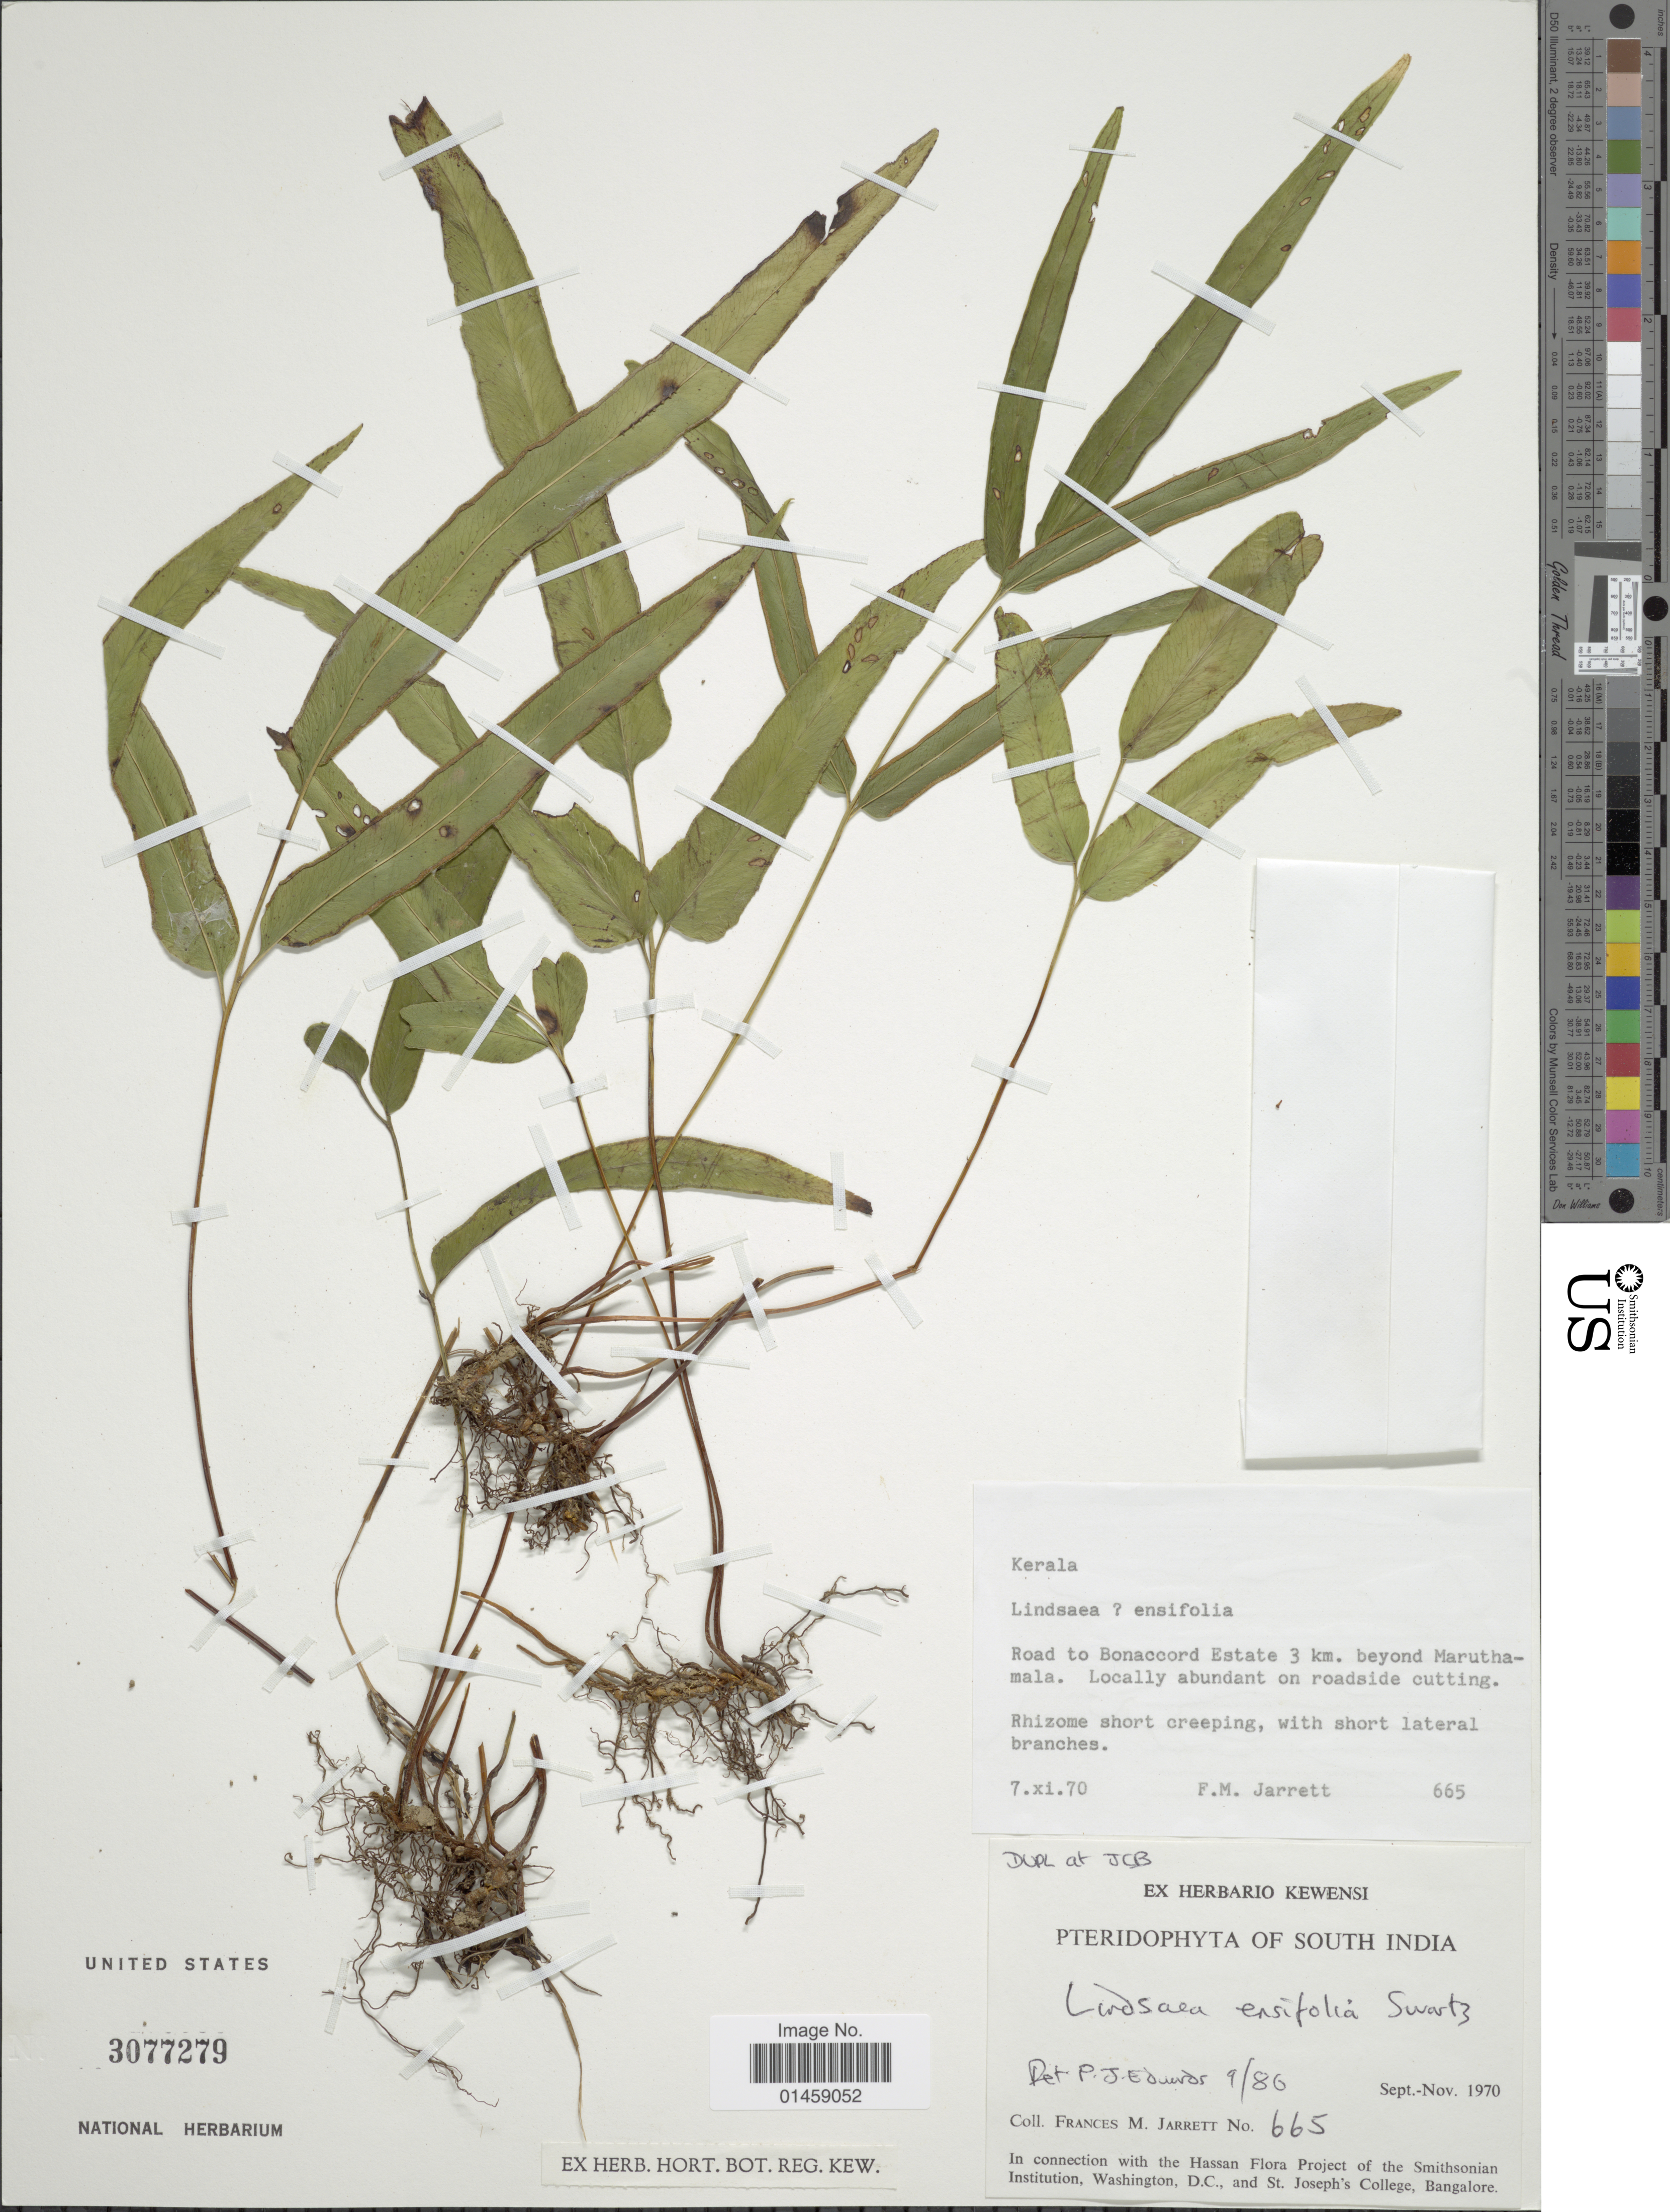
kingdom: Plantae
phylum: Tracheophyta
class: Polypodiopsida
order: Polypodiales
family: Lindsaeaceae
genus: Lindsaea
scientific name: Lindsaea ensifolia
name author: Sw.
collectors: F. M. Jarrett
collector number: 665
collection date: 1970-09/1970-11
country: India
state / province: Kerala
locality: South India, road to Bonaccord Estate 3 km. beyond Marutha-mala. Locally abundant on roadside cutting.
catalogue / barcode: US 3077279